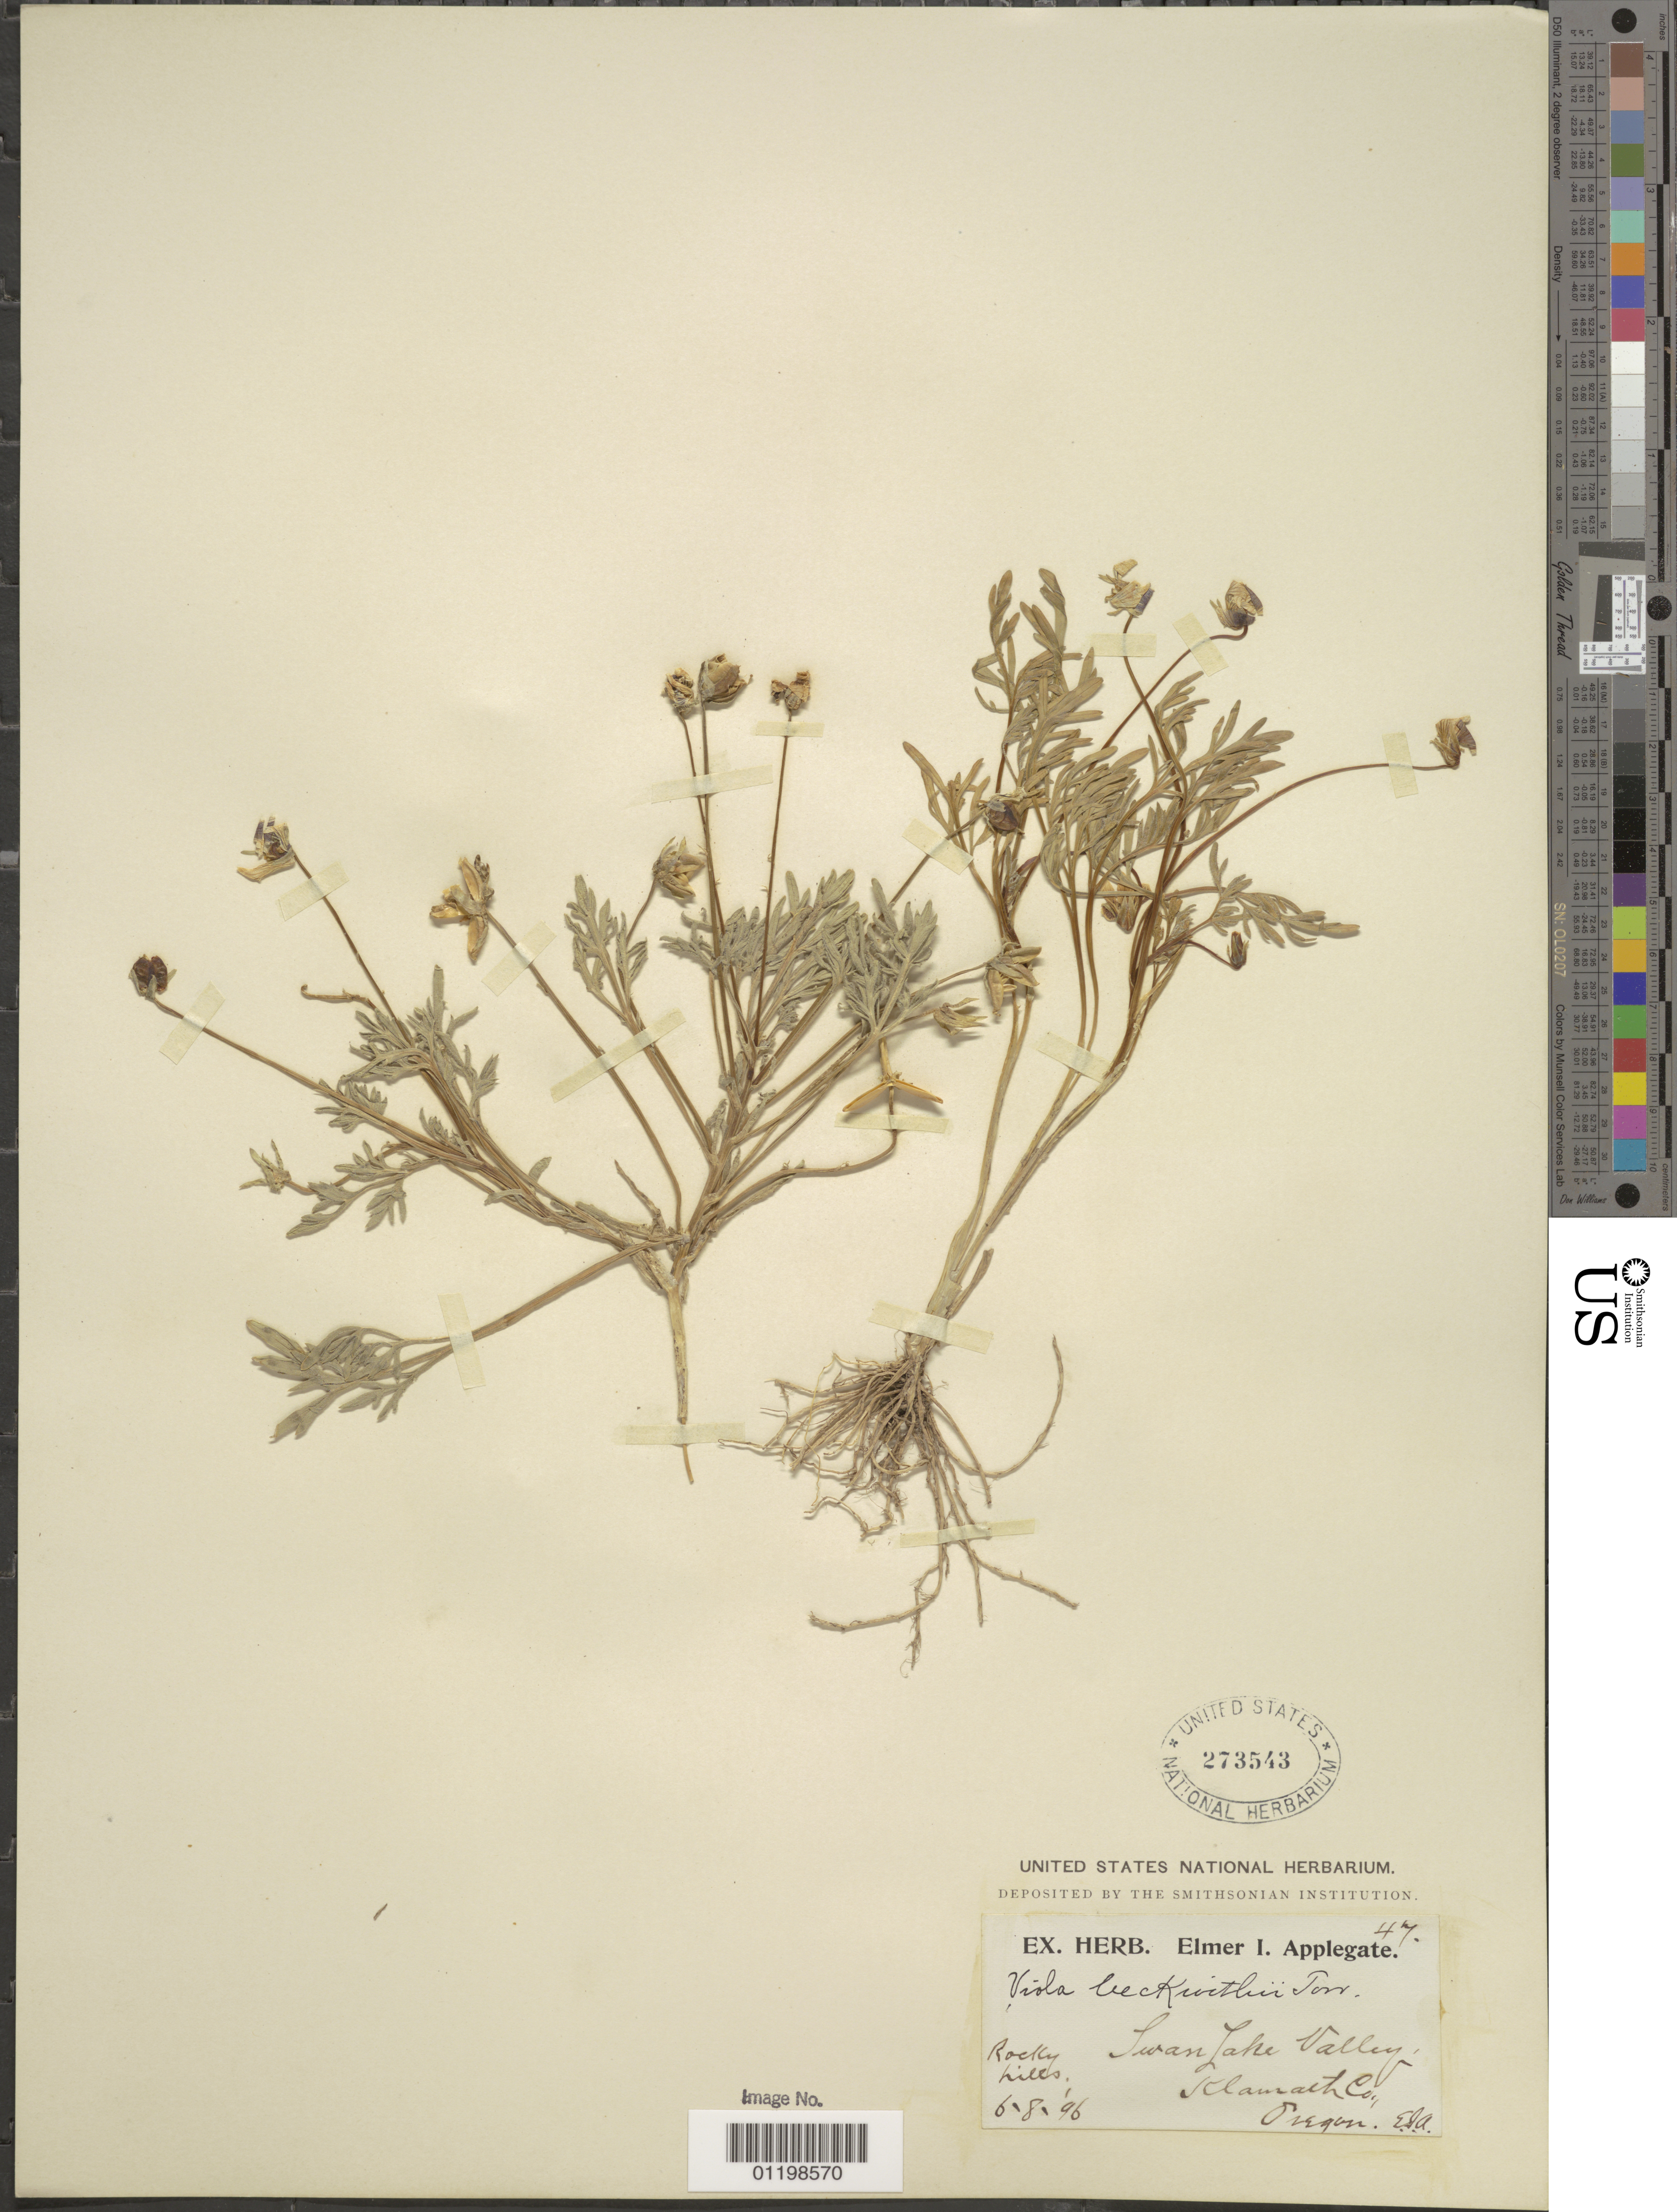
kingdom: Plantae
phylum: Tracheophyta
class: Magnoliopsida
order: Malpighiales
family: Violaceae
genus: Viola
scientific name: Viola beckwithii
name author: Torr.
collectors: E. I. Applegate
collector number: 47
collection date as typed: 08 Jun 1896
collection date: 1896-06-08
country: United States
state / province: Oregon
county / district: Klamath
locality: Swan Lake Valley.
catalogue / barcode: US 273543